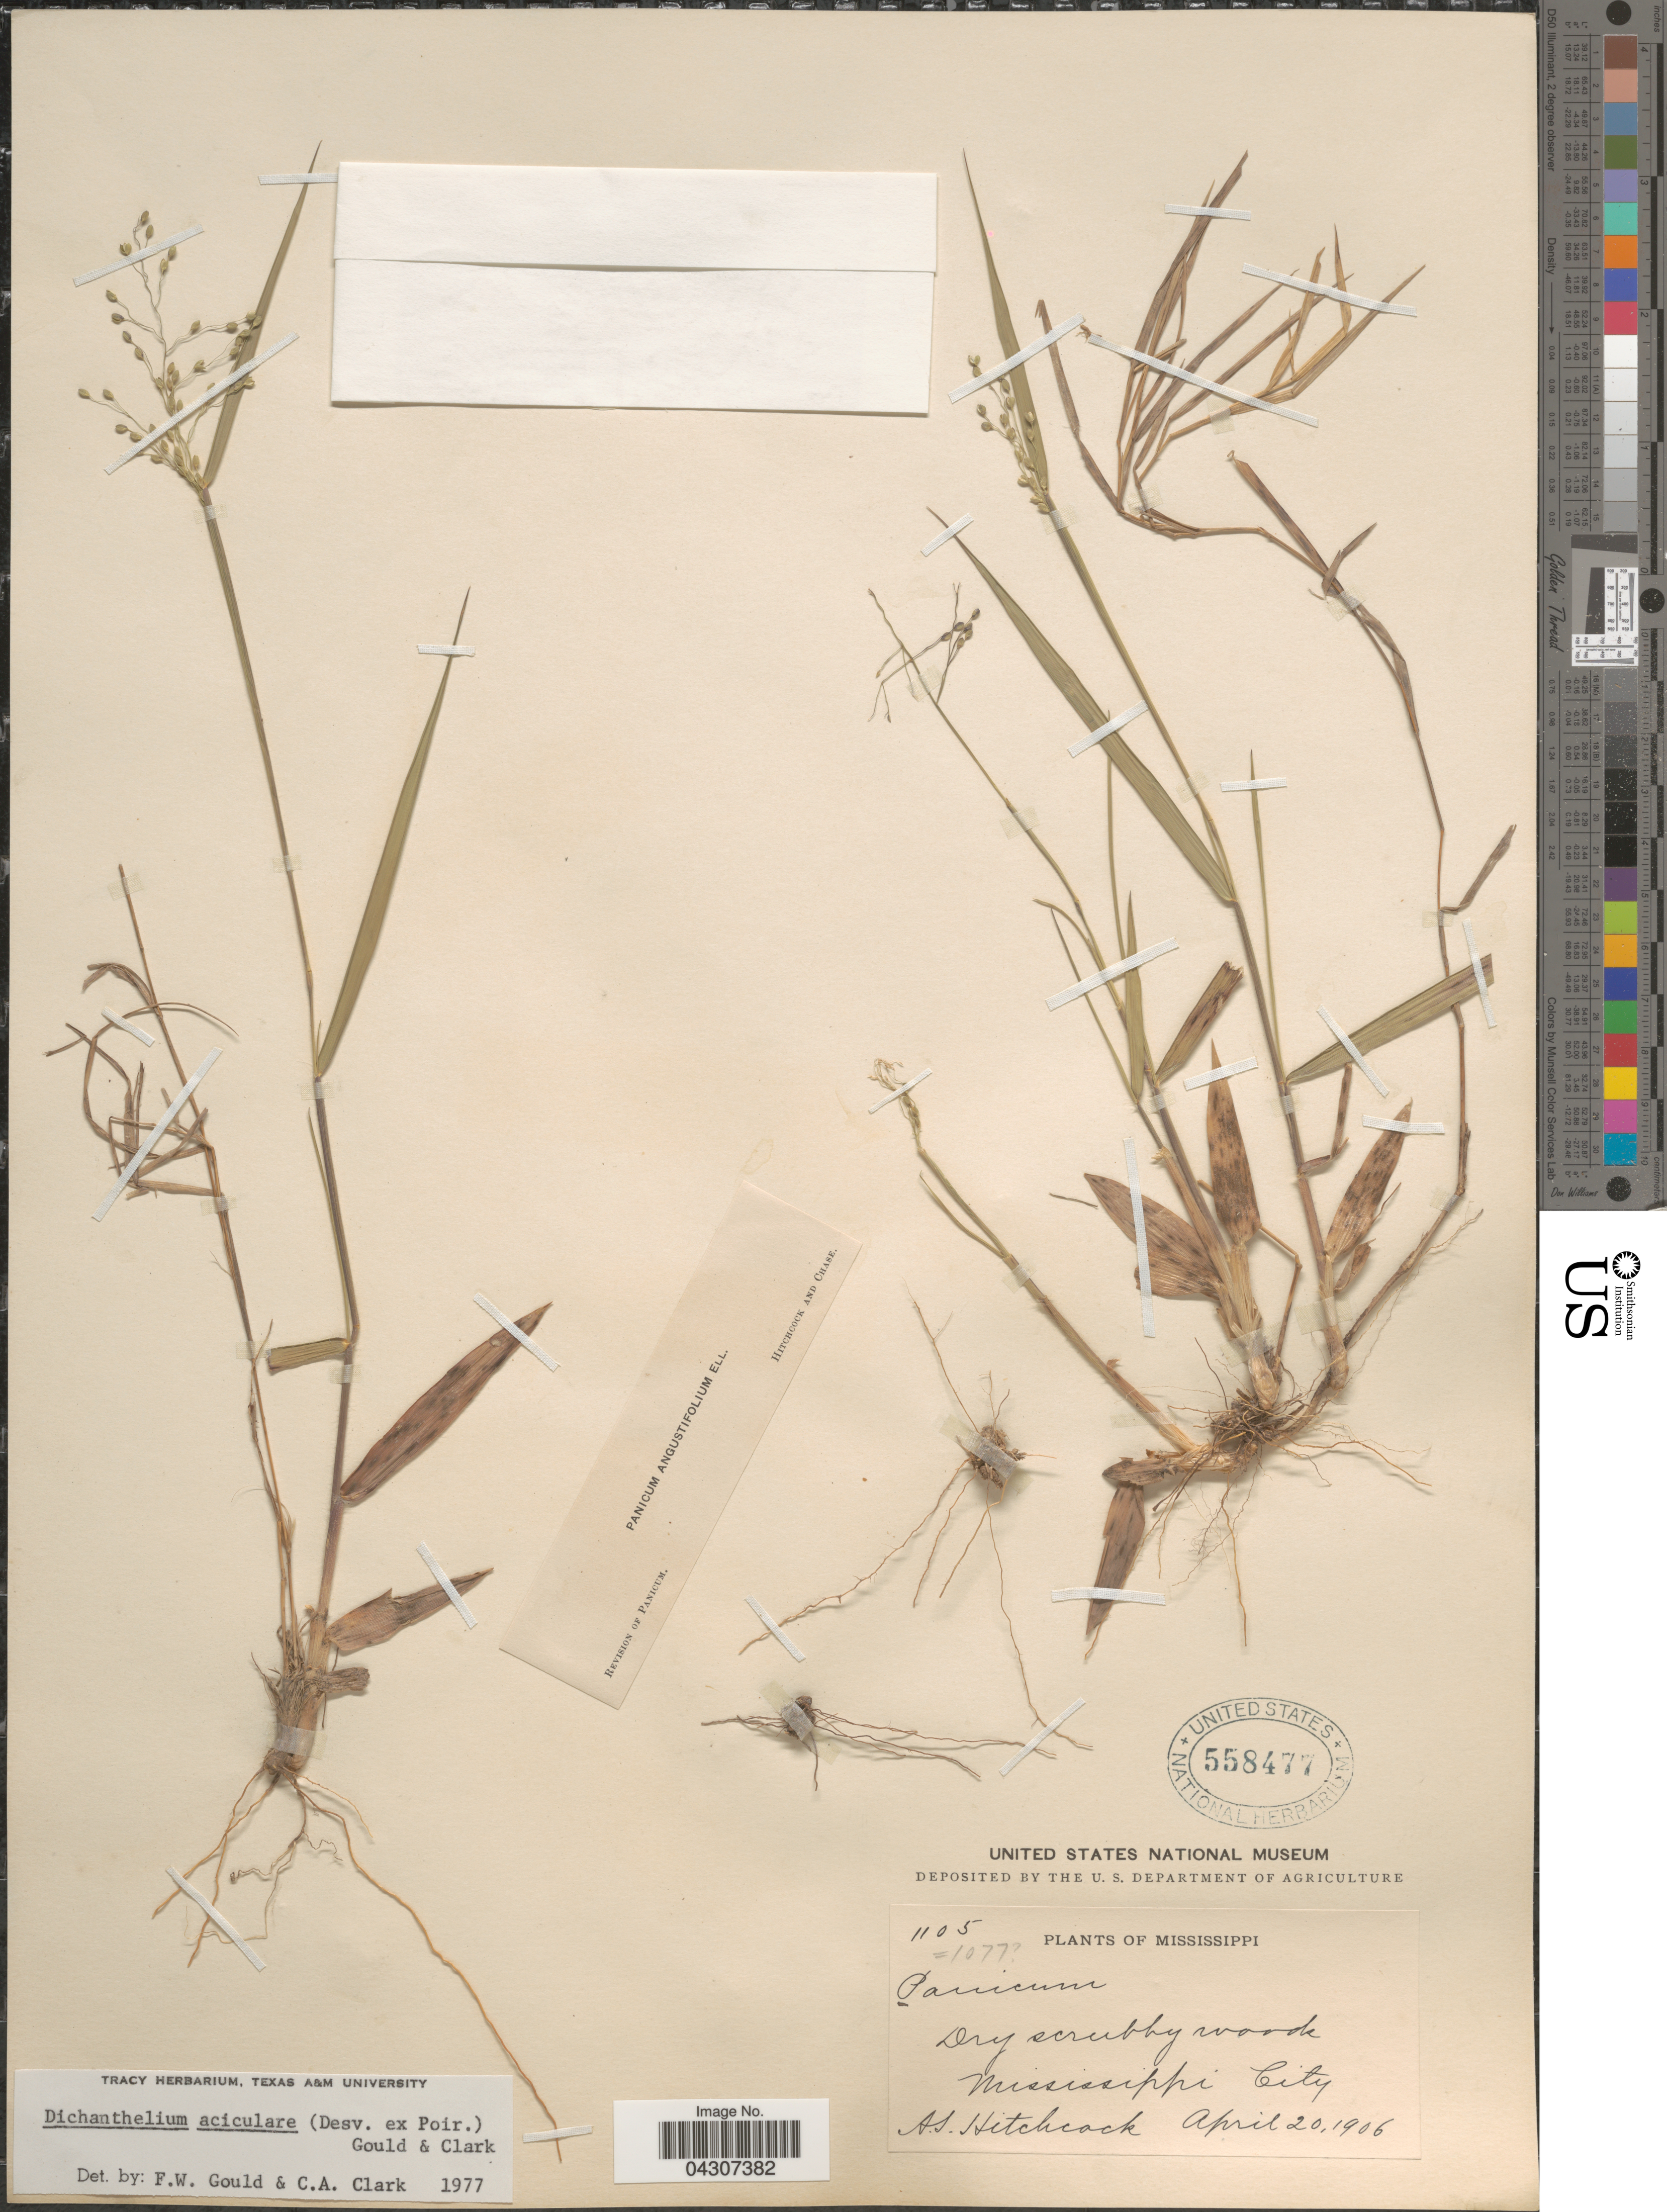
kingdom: Plantae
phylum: Tracheophyta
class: Liliopsida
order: Poales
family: Poaceae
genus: Dichanthelium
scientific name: Dichanthelium aciculare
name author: (Desv. ex Poir.) Gould & C.A. Clark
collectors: A. S. Hitchcock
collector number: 1105=1077?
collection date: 1906-04-20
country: United States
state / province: Mississippi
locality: Dry scrubby woods. Mississippi City.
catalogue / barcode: US 558477